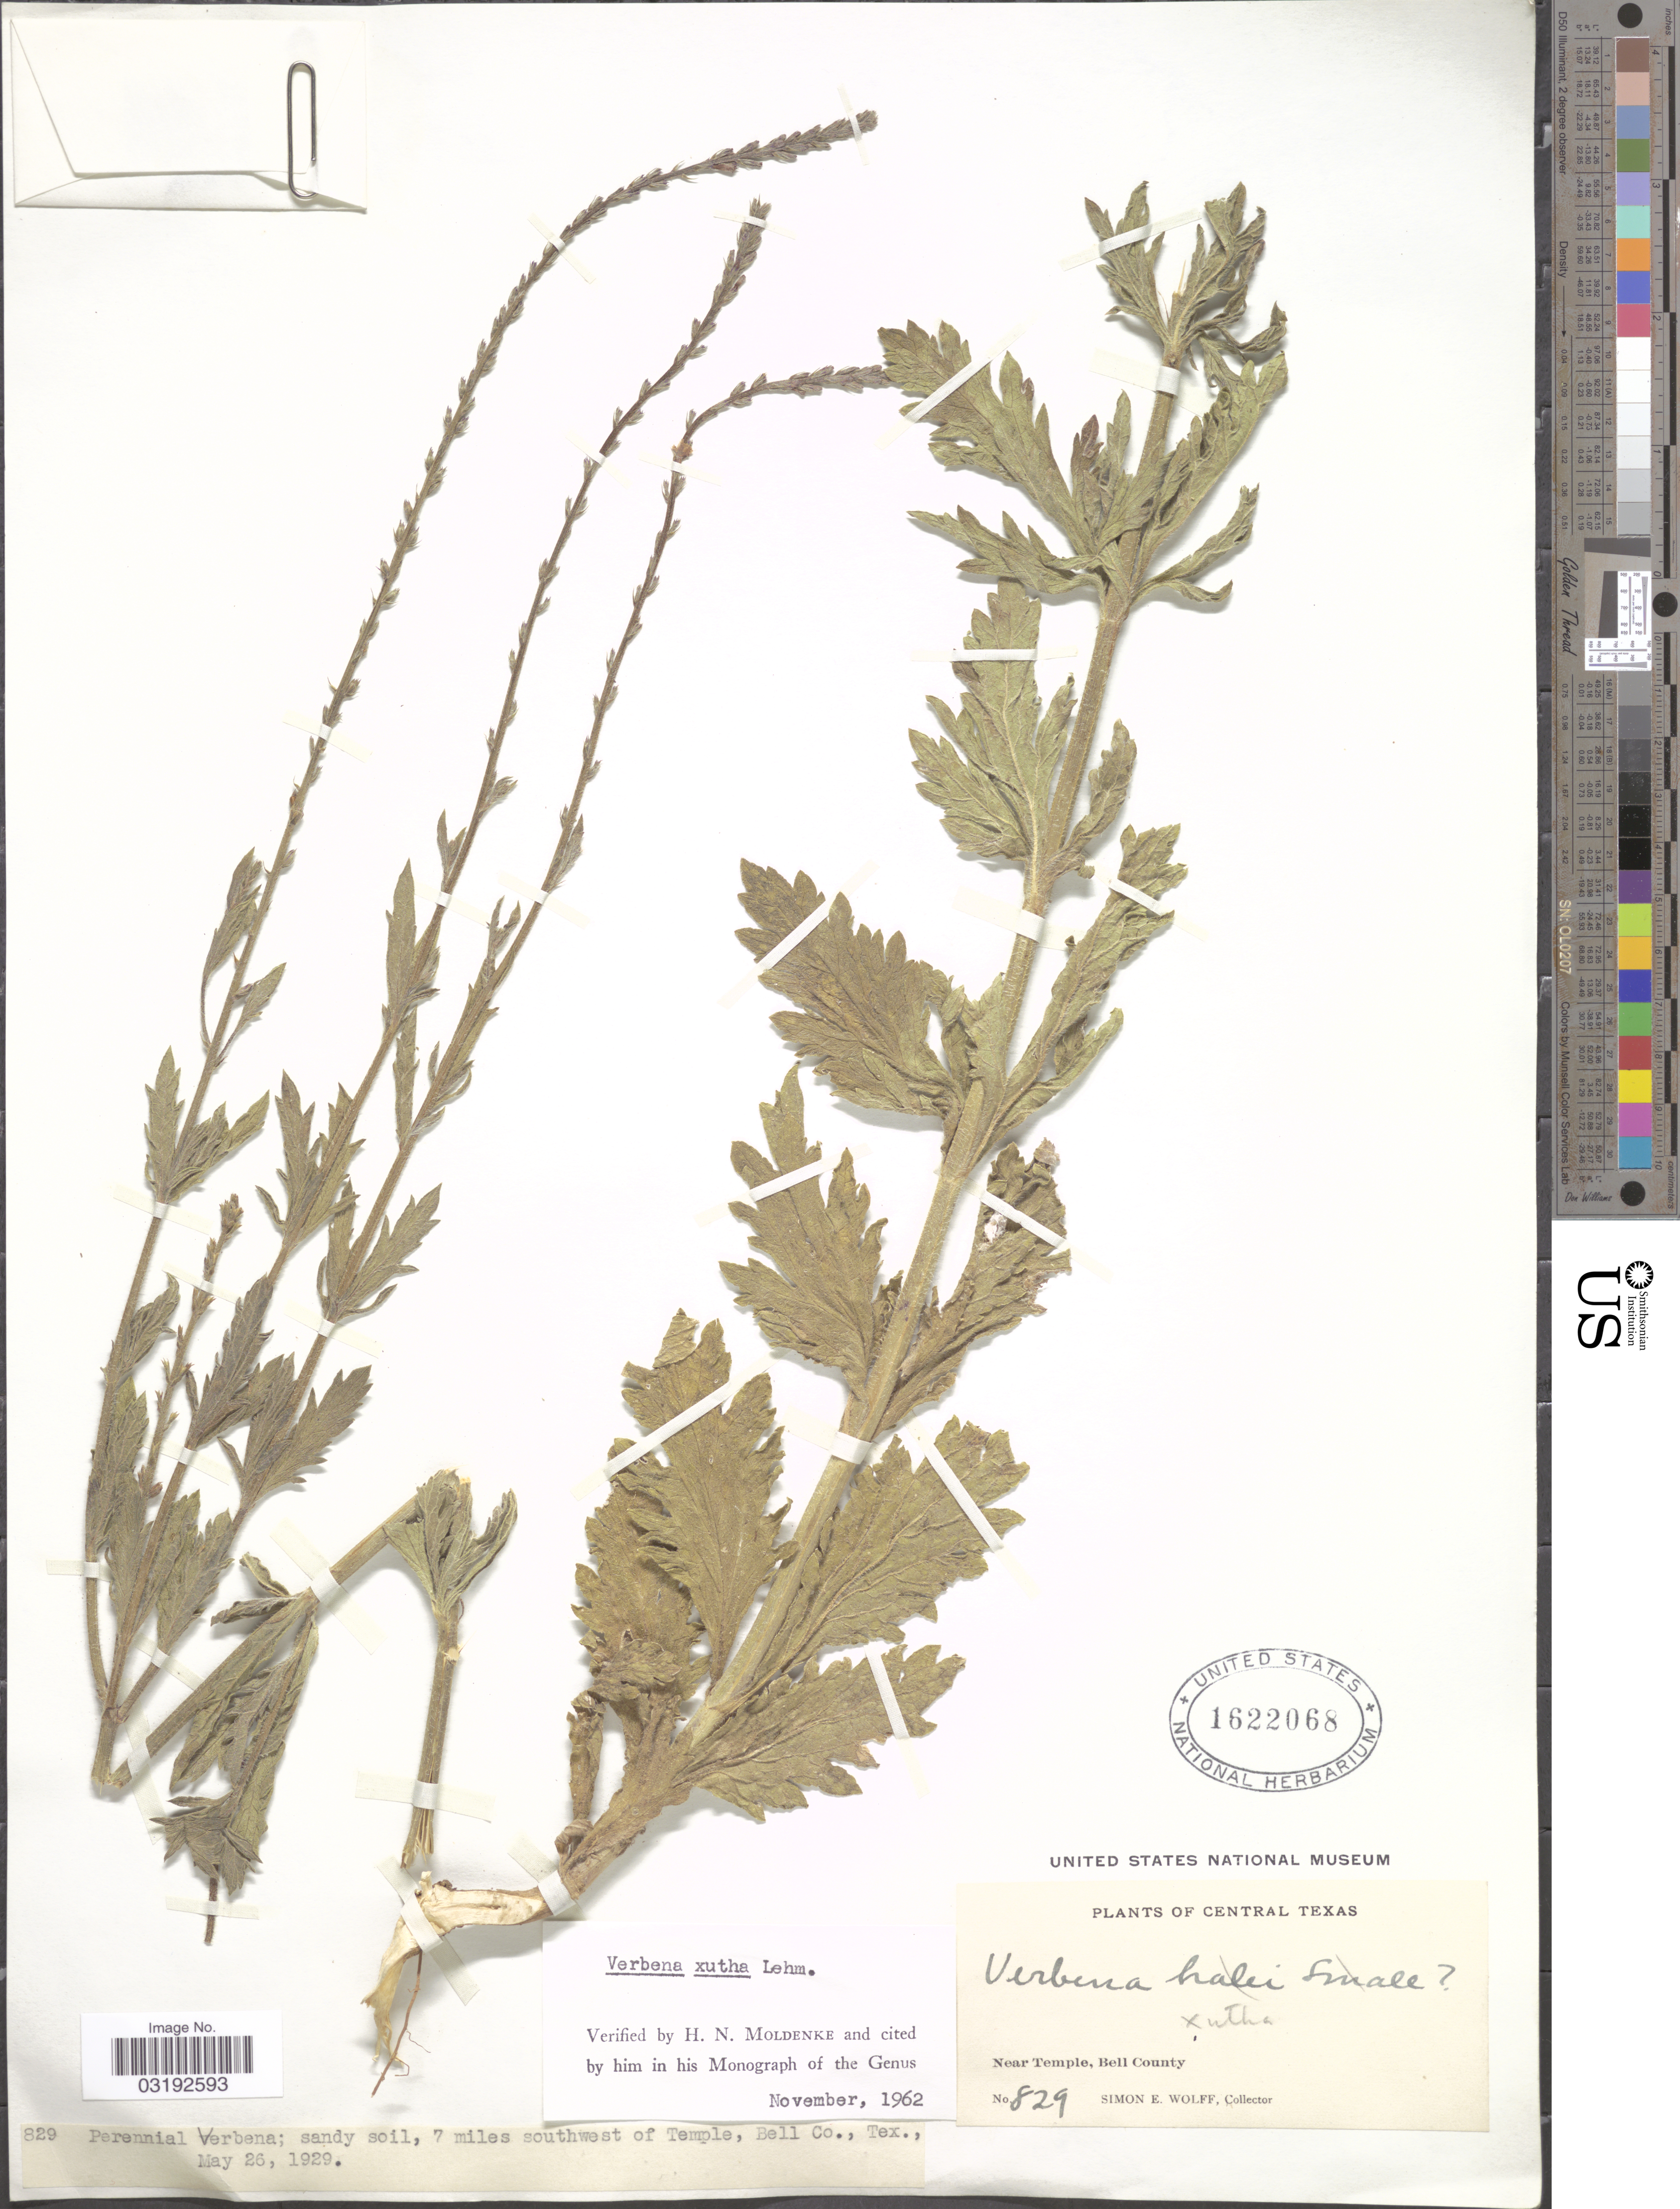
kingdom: Plantae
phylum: Tracheophyta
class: Magnoliopsida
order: Lamiales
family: Verbenaceae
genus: Verbena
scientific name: Verbena xutha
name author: Lehm.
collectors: S. E. Wolff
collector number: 829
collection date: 1929-05-26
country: United States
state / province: Texas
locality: Central Texas. Near Temple, Bell County. 7 miles southwest of Temple.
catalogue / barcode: US 1622068